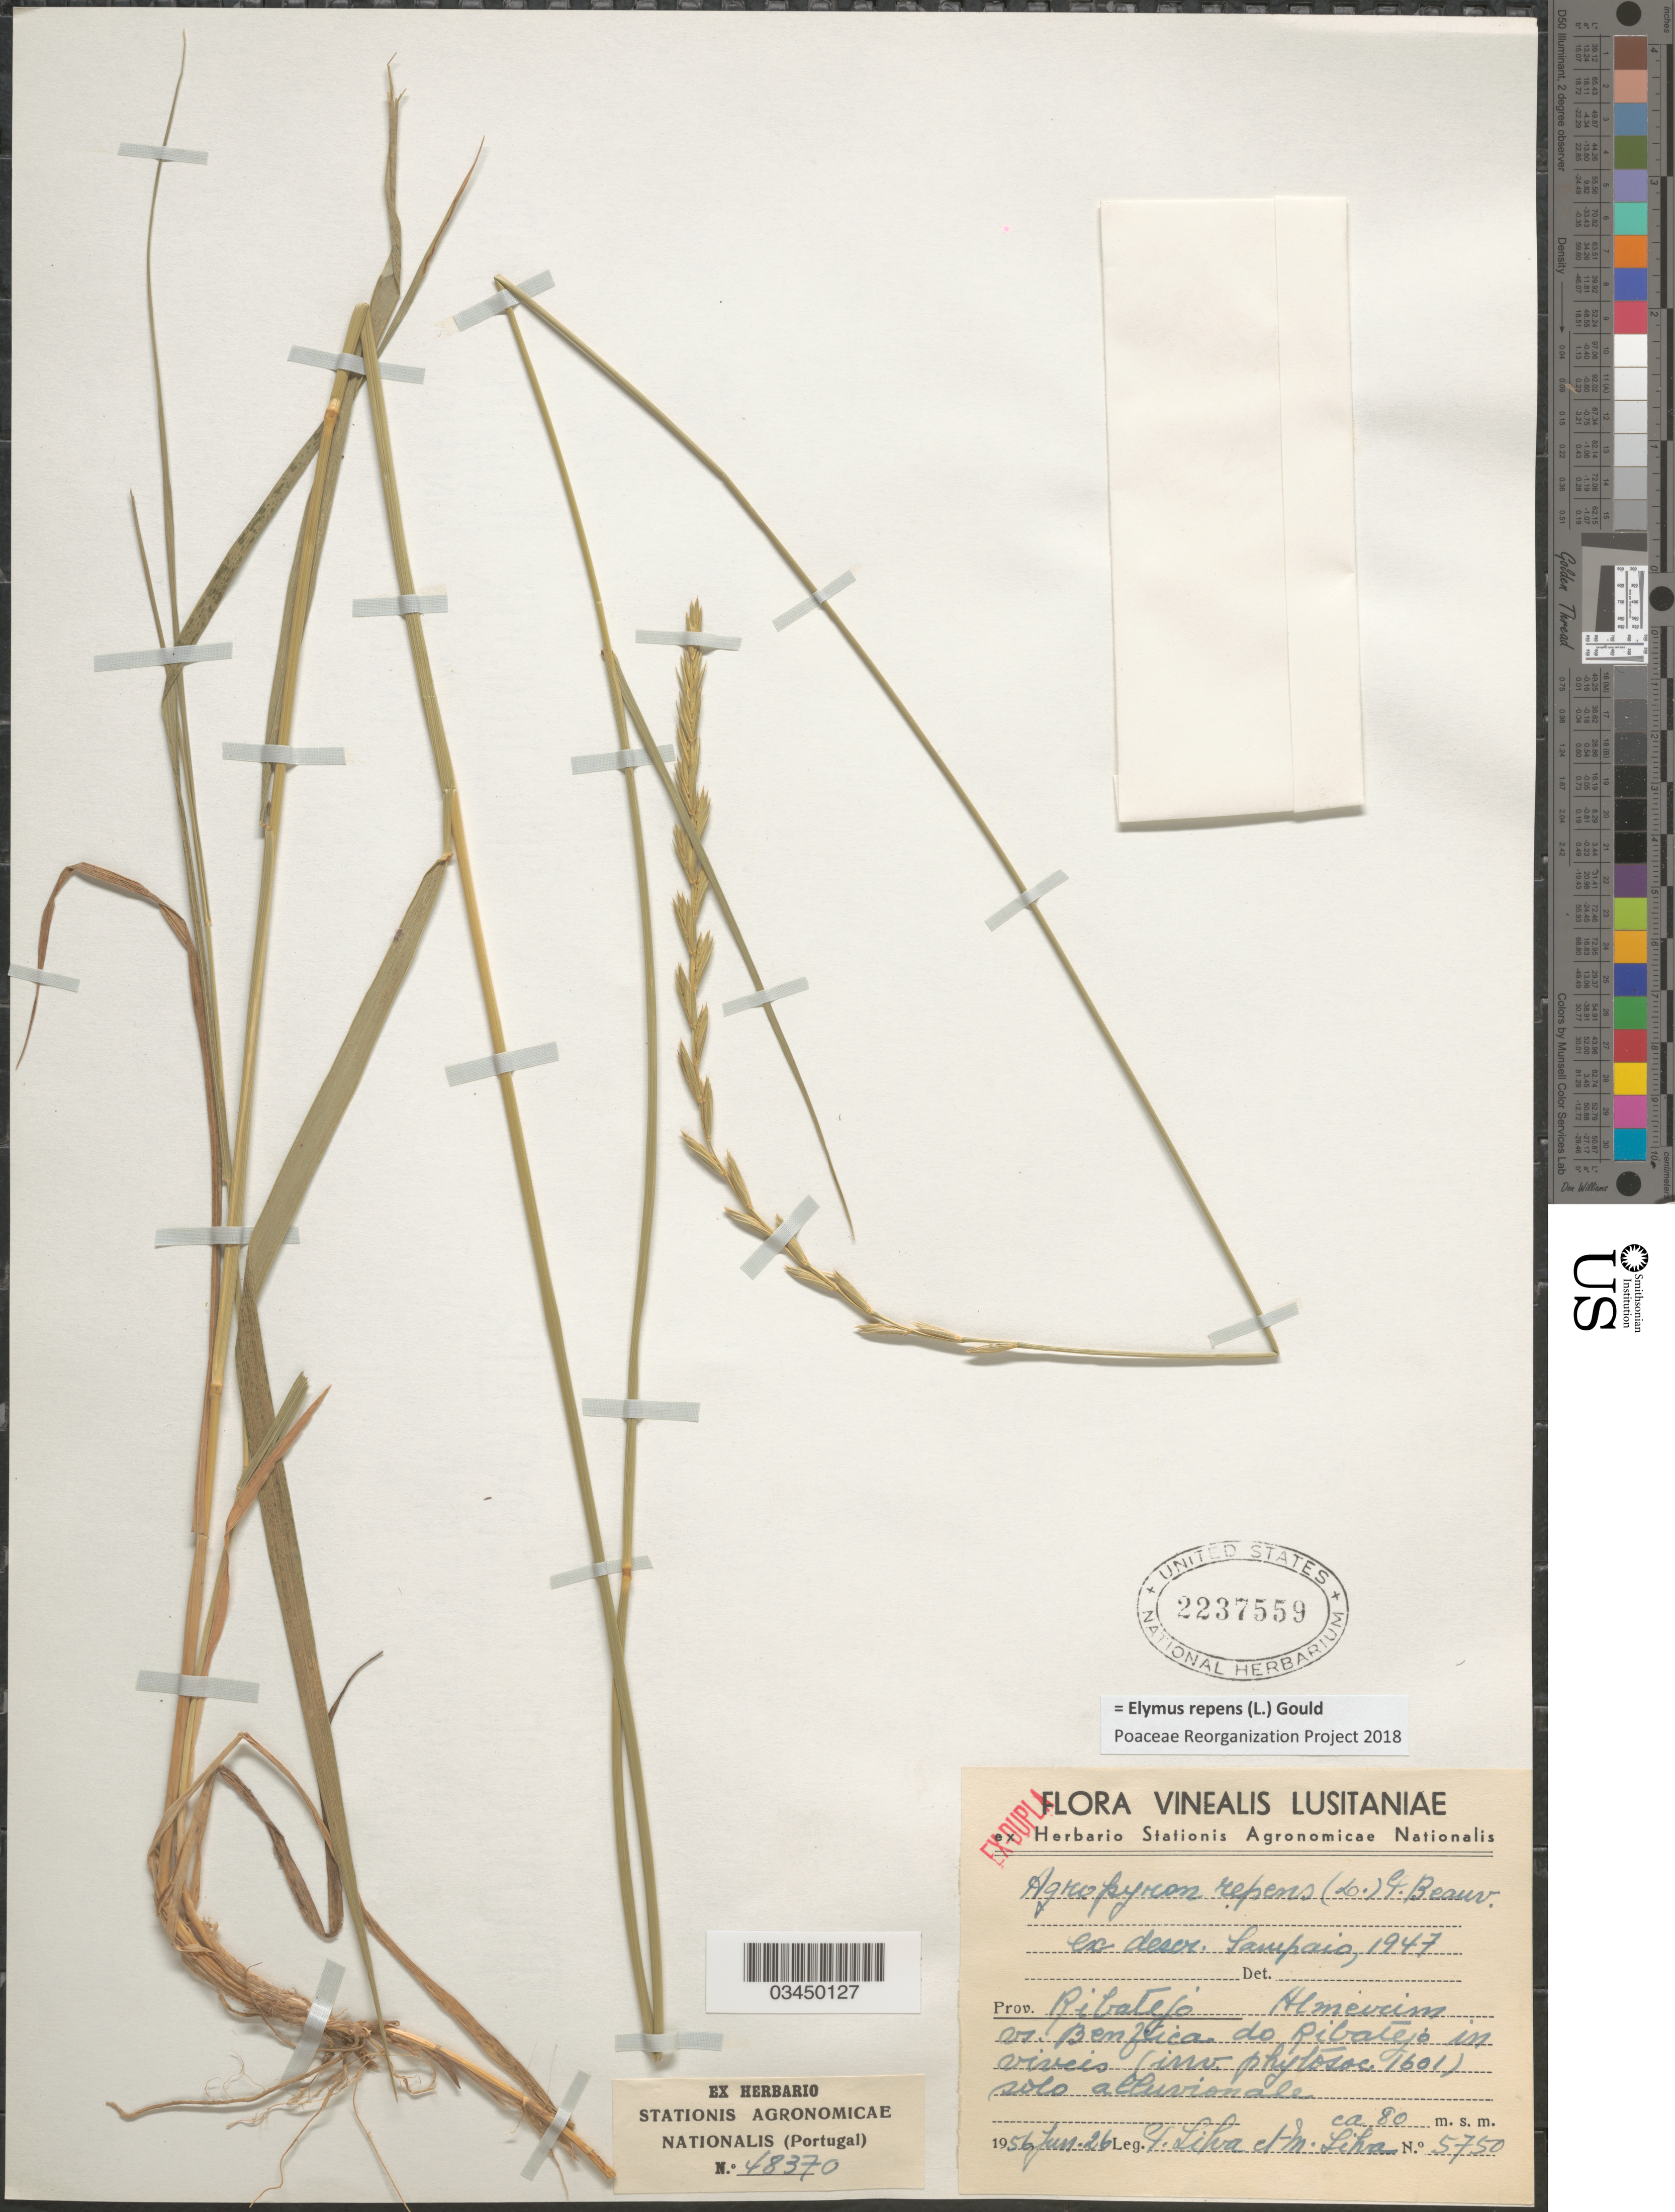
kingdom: Plantae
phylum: Tracheophyta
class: Liliopsida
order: Poales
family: Poaceae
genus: Elymus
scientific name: Elymus repens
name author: (L.) Gould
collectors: G. Silva & M. Silva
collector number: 5750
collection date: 1956-06-26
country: Portugal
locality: Vinealis Lusitaniae. Prov. Ribatejo. Almeveim vs. Benfica do Ribatejo in viveis (inv. phytosoc 1601) solo alluvionale. [interpreted]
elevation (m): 80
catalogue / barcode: US 2237559